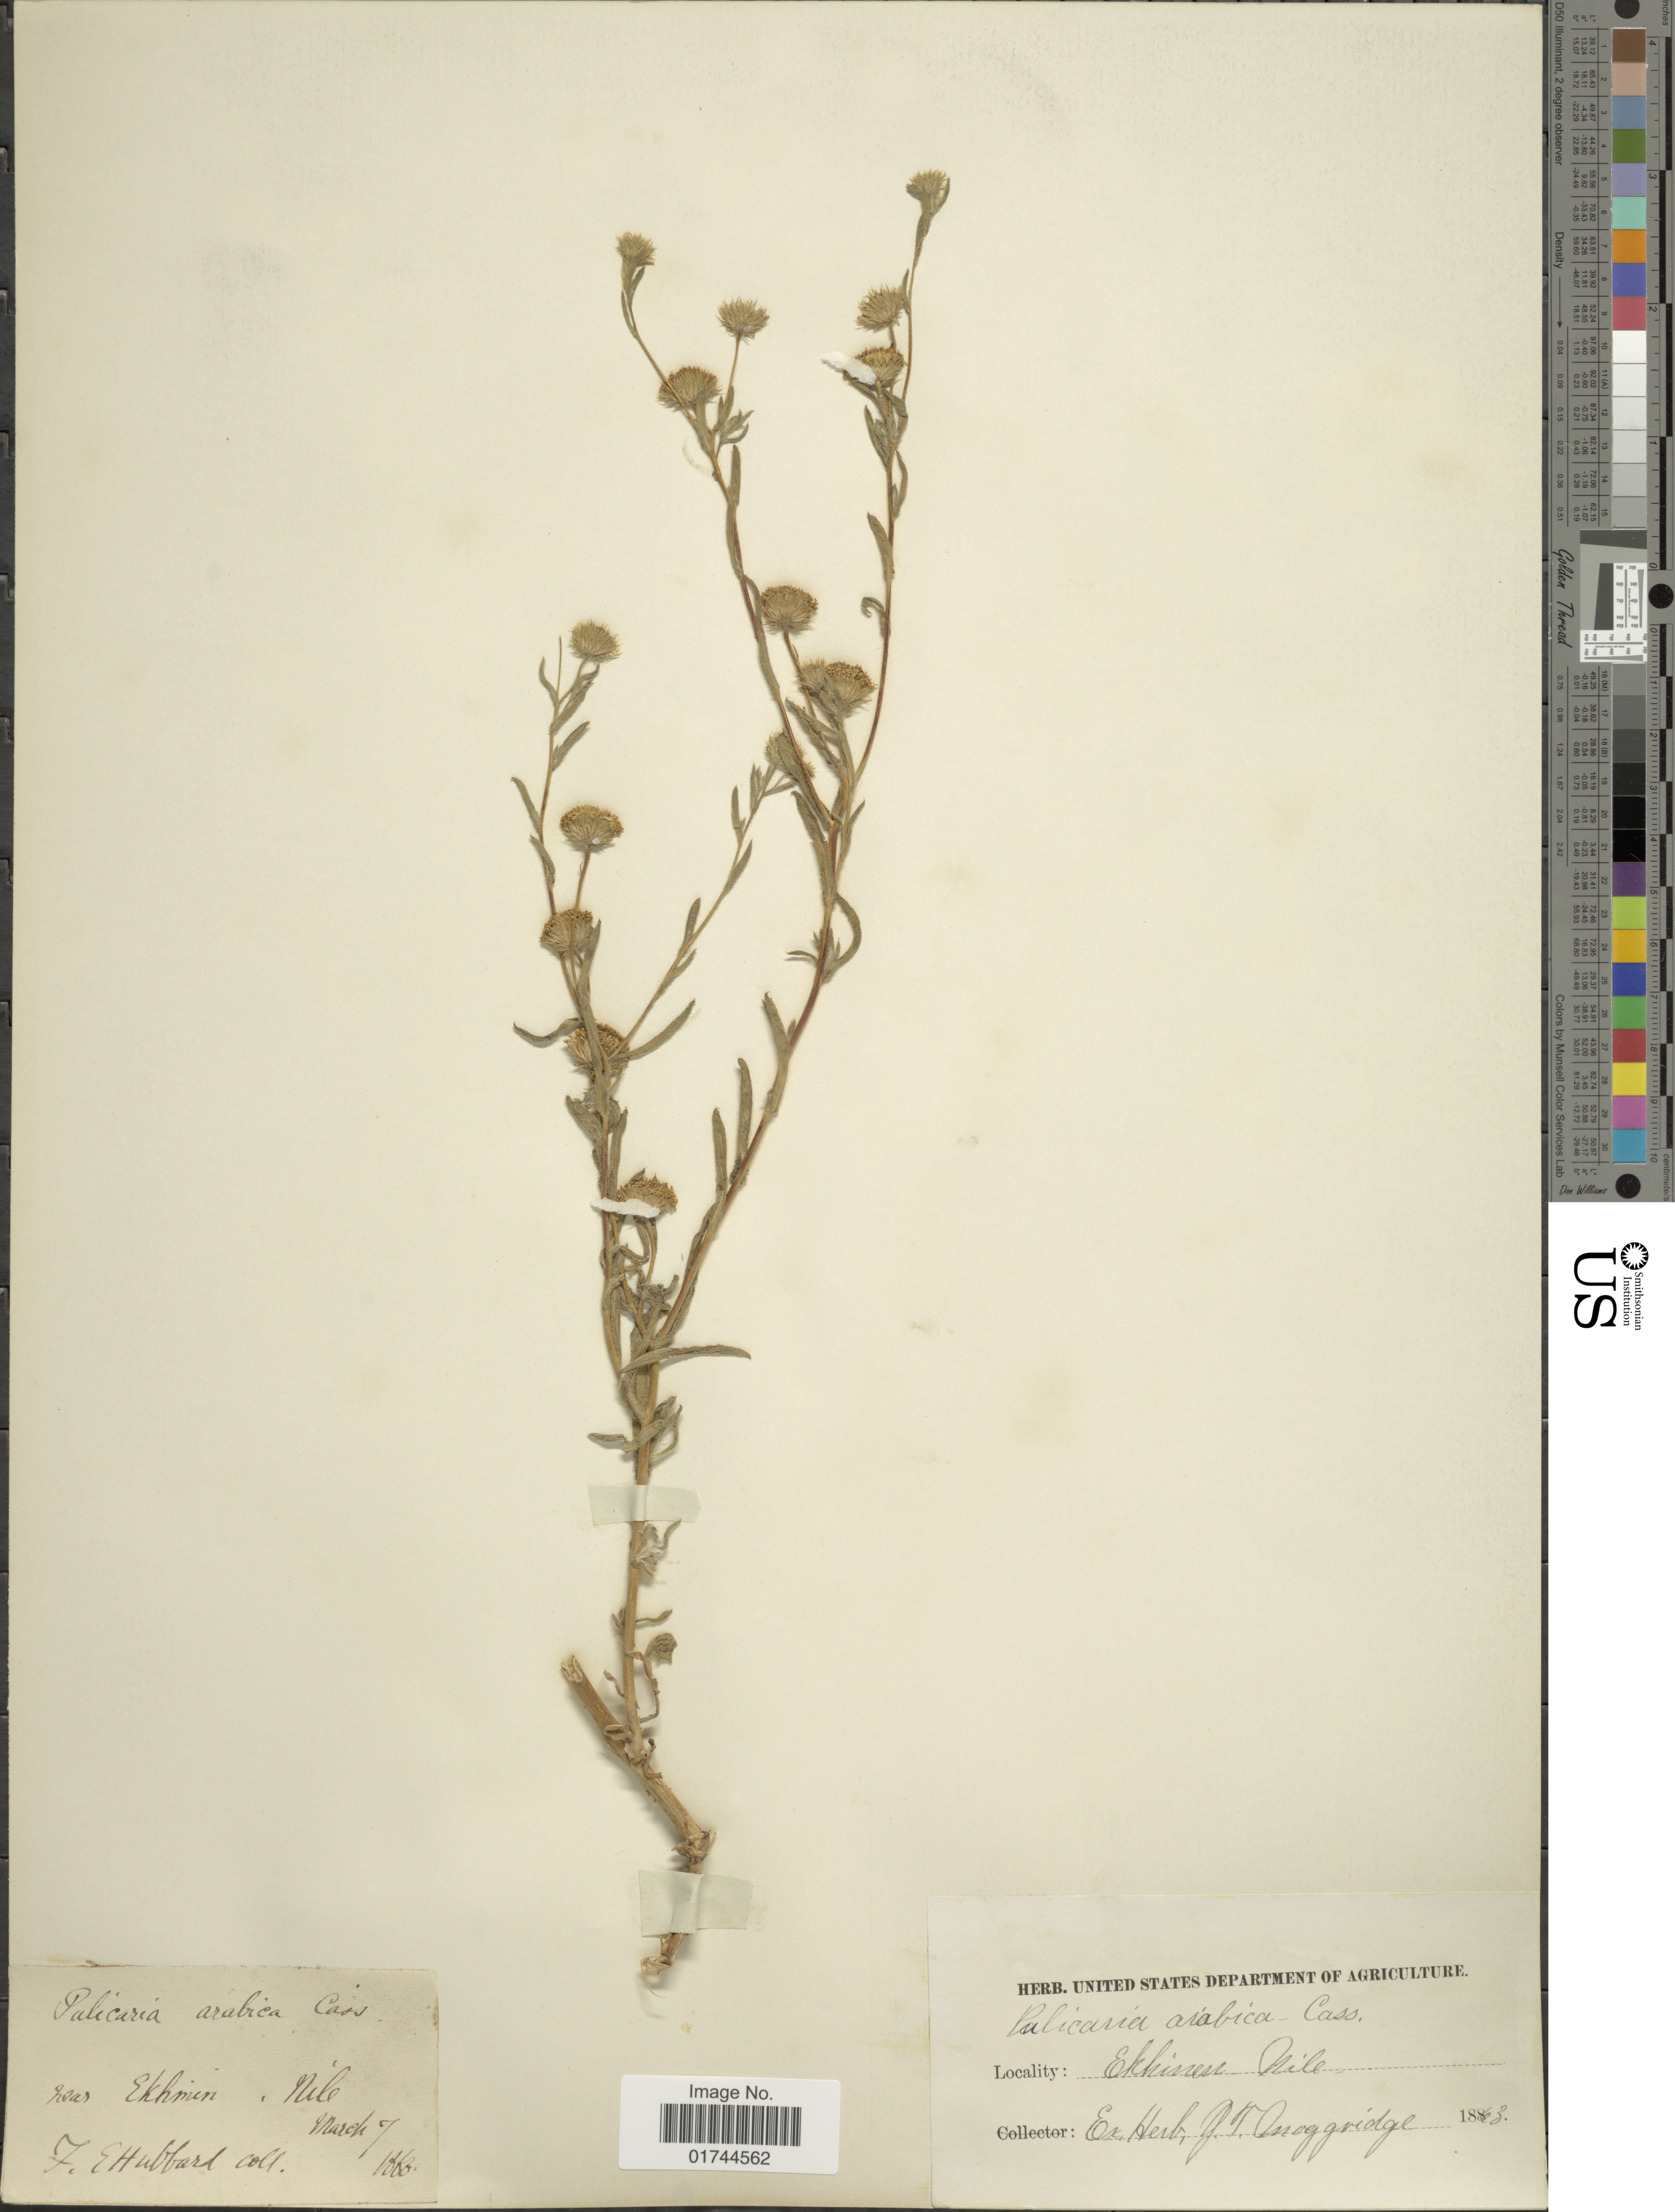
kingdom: Plantae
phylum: Tracheophyta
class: Magnoliopsida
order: Asterales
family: Asteraceae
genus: Pulicaria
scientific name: Pulicaria arabica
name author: (L.) Cass.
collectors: F. E. Hubbard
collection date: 1863-03-07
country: Egypt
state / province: Suhaj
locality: Near Ekhmien, Nile